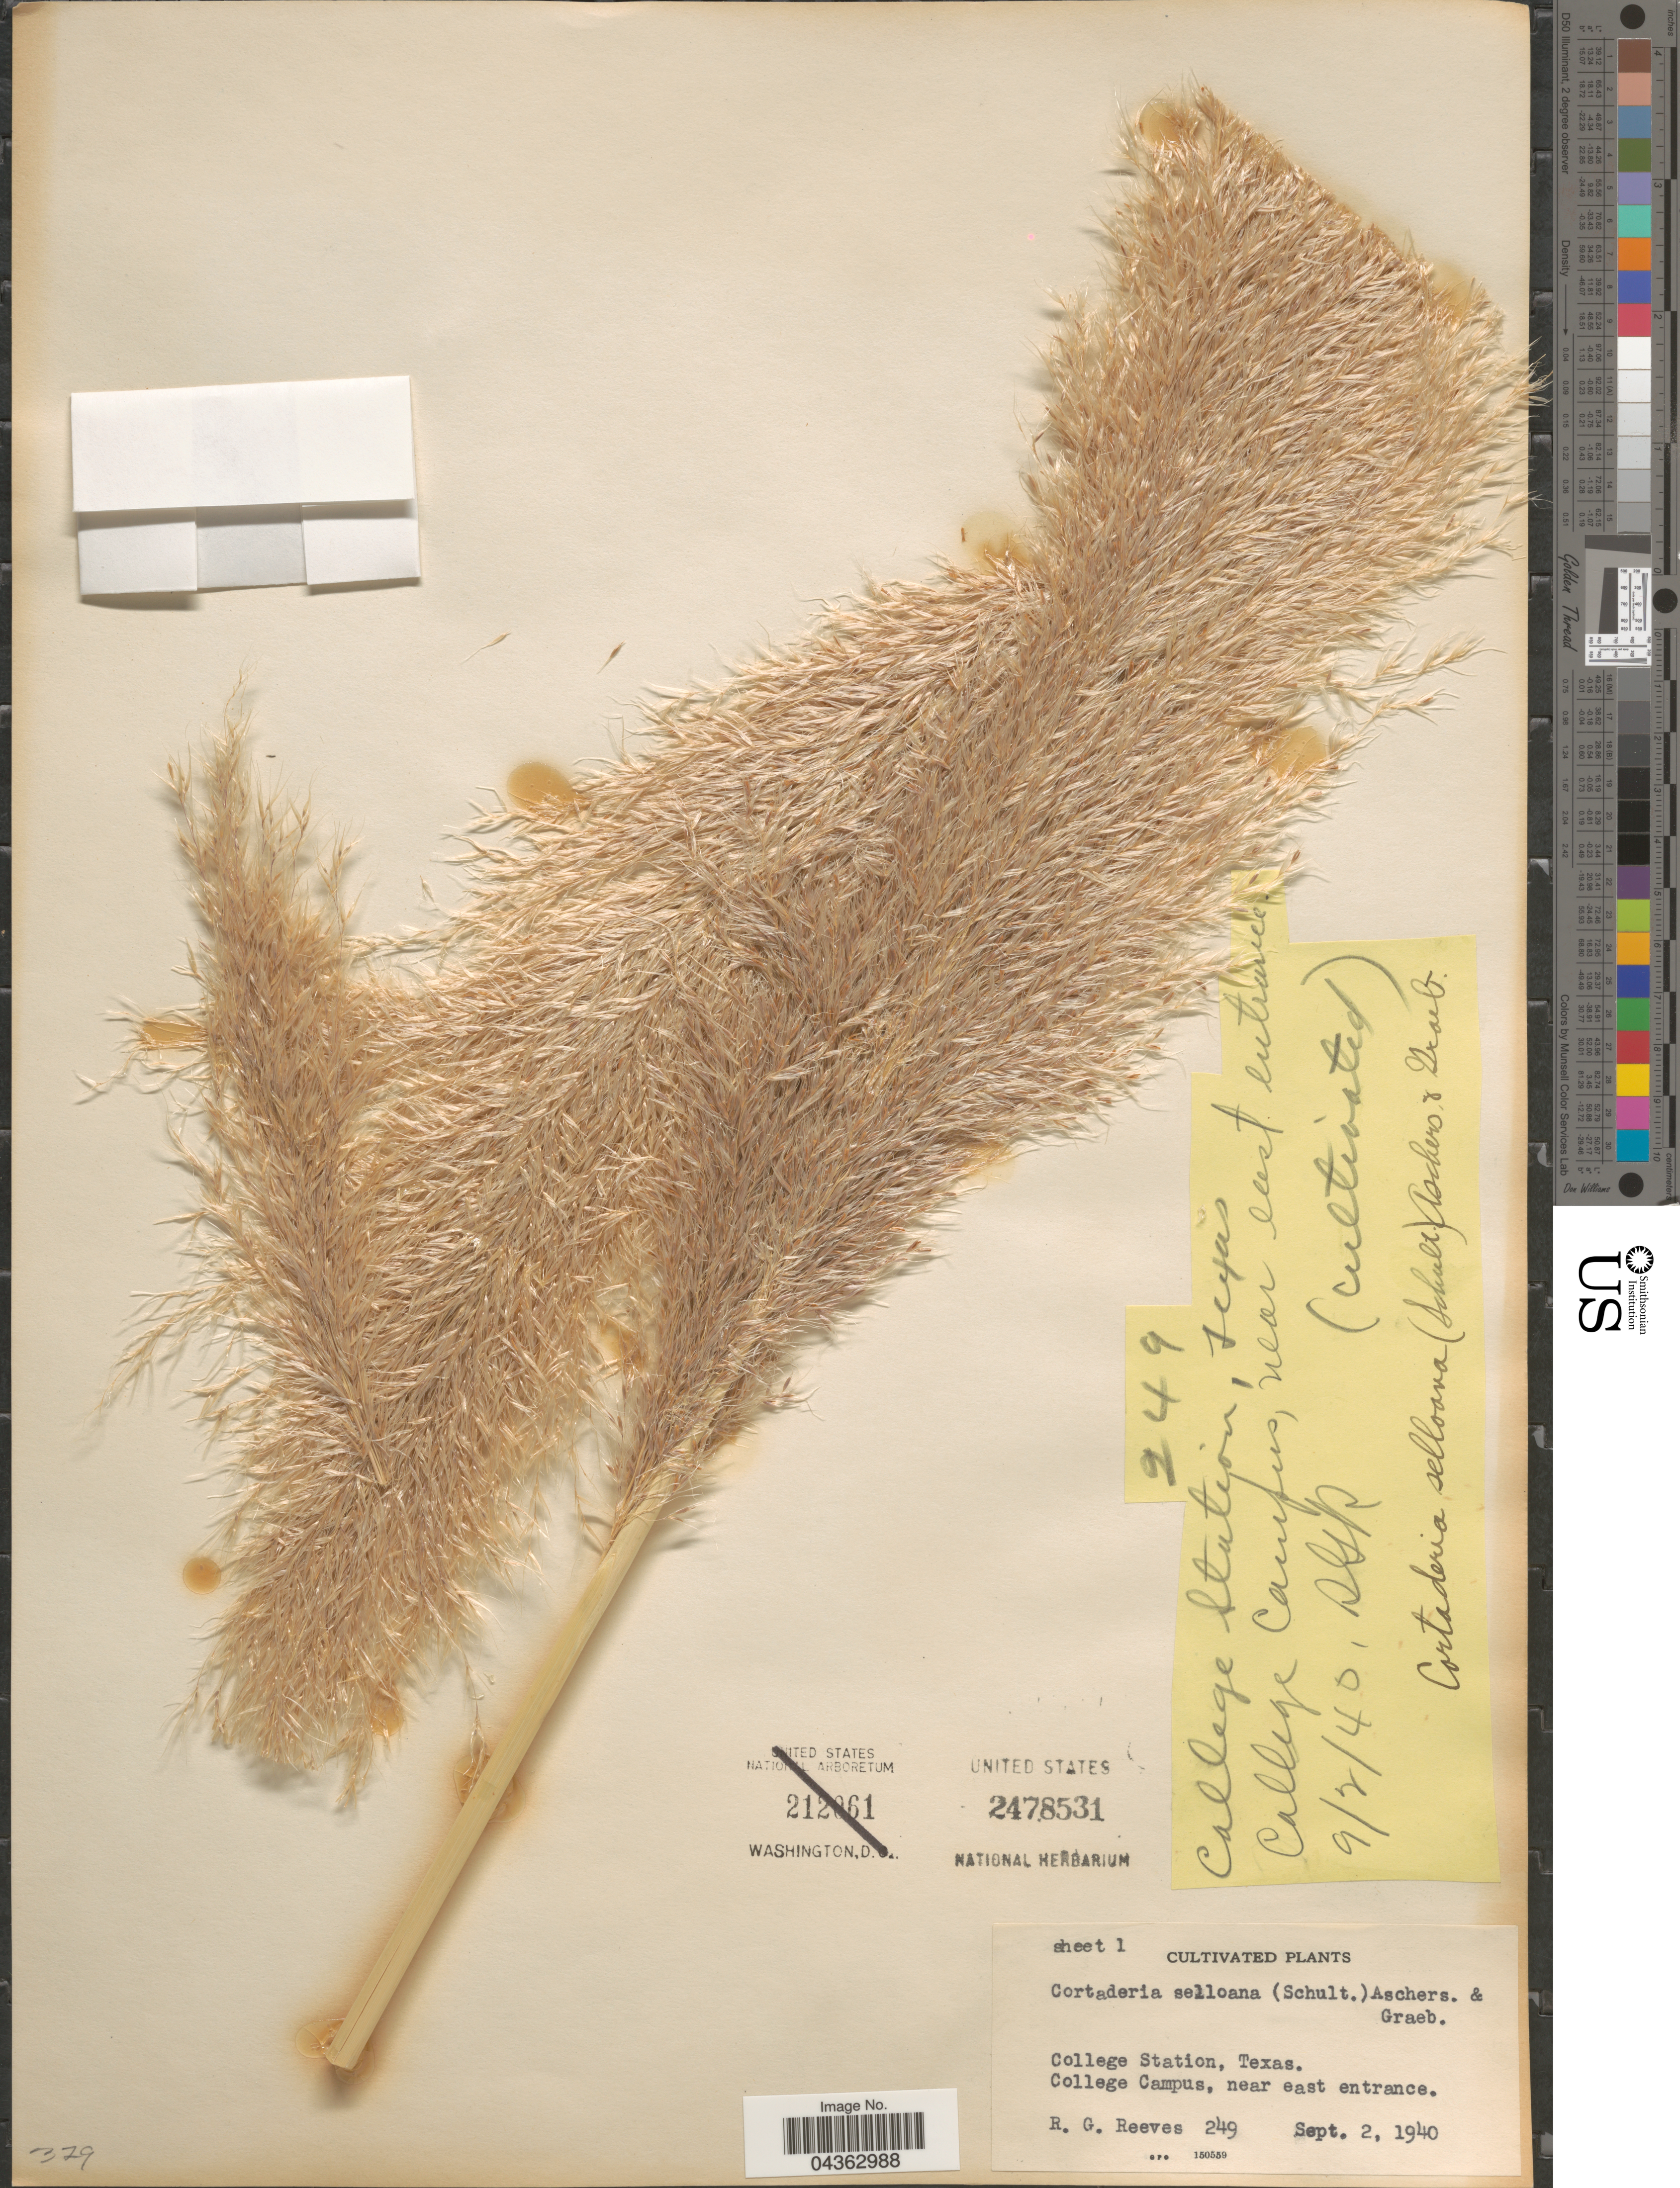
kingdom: Plantae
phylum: Tracheophyta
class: Liliopsida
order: Poales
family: Poaceae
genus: Cortaderia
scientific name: Cortaderia selloana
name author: (Schult. & Schult. f.) Asch. & Graebn.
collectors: R. G. Reeves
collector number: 249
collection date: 1940-09-02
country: United States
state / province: Texas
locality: College Station, College Campus, near east entrance.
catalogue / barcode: US 2478531